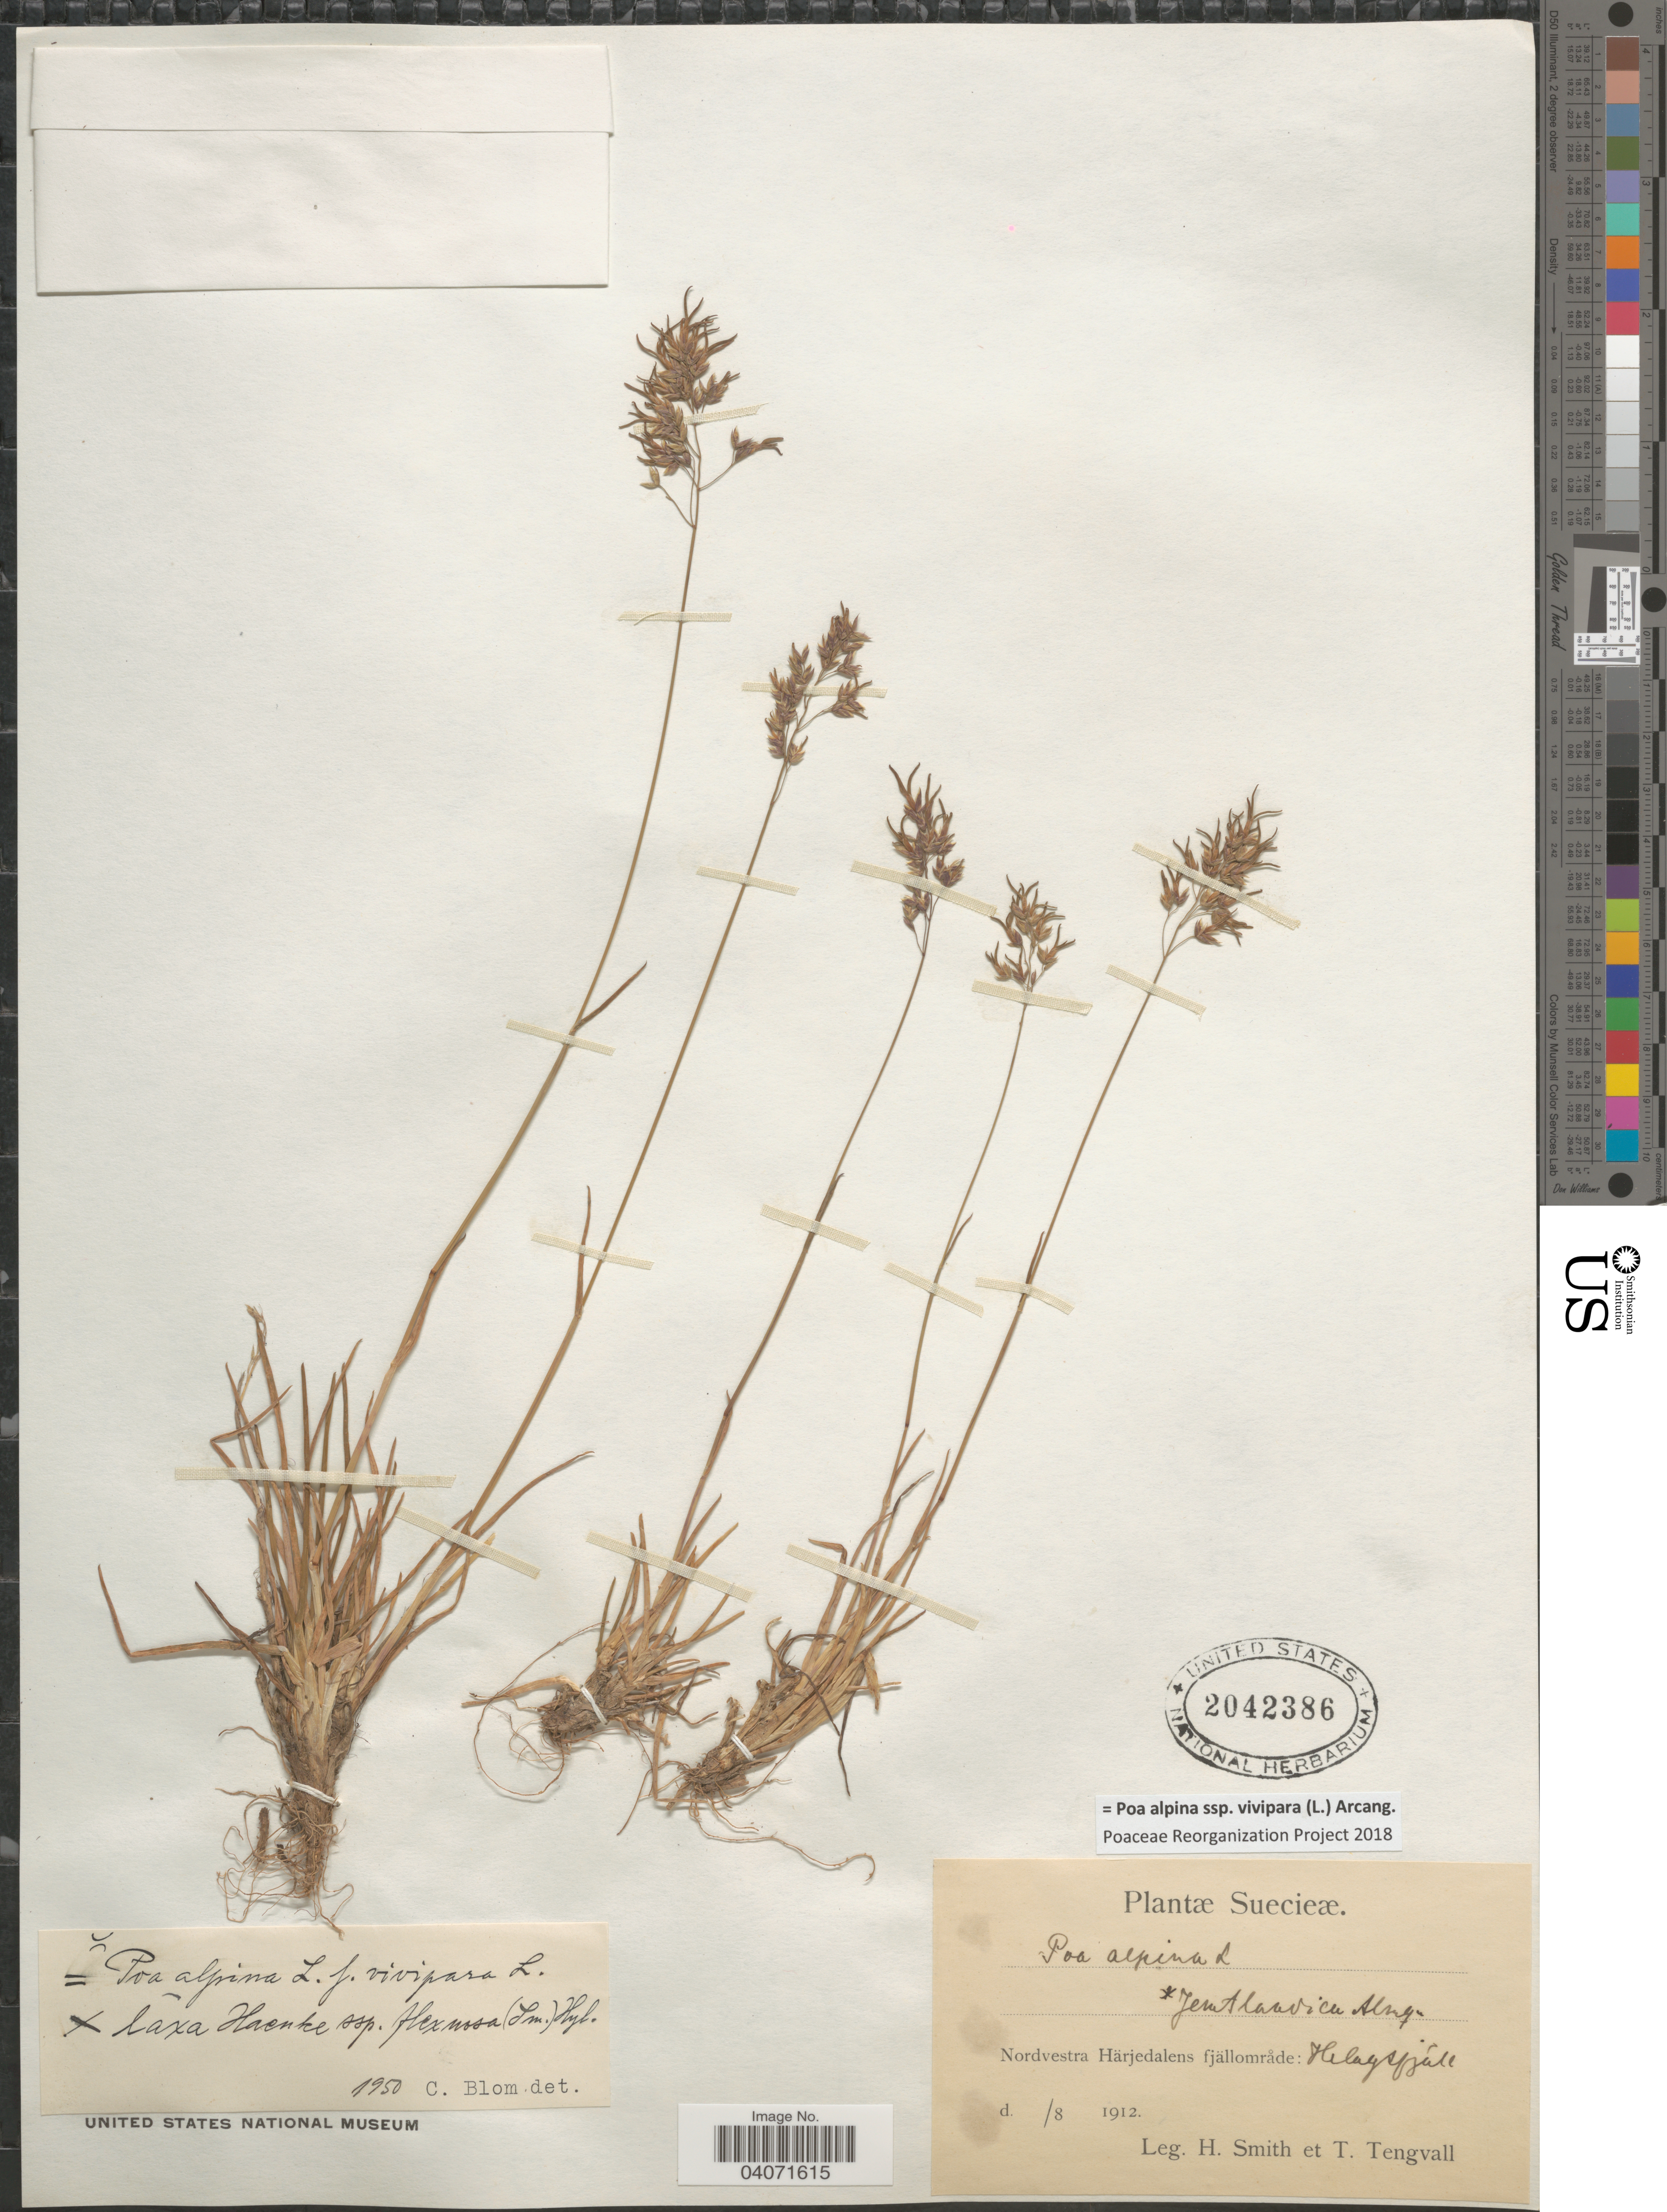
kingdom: Plantae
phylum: Tracheophyta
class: Liliopsida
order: Poales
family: Poaceae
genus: Poa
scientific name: Poa alpina subsp. vivipara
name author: (L.) Arcang.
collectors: H. Smith & T. Tengvall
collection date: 1912-08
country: Sweden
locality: Suecieæ. Nordvestra Härjedalens fjällområde: Helagsfjáll.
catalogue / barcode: US 2042386